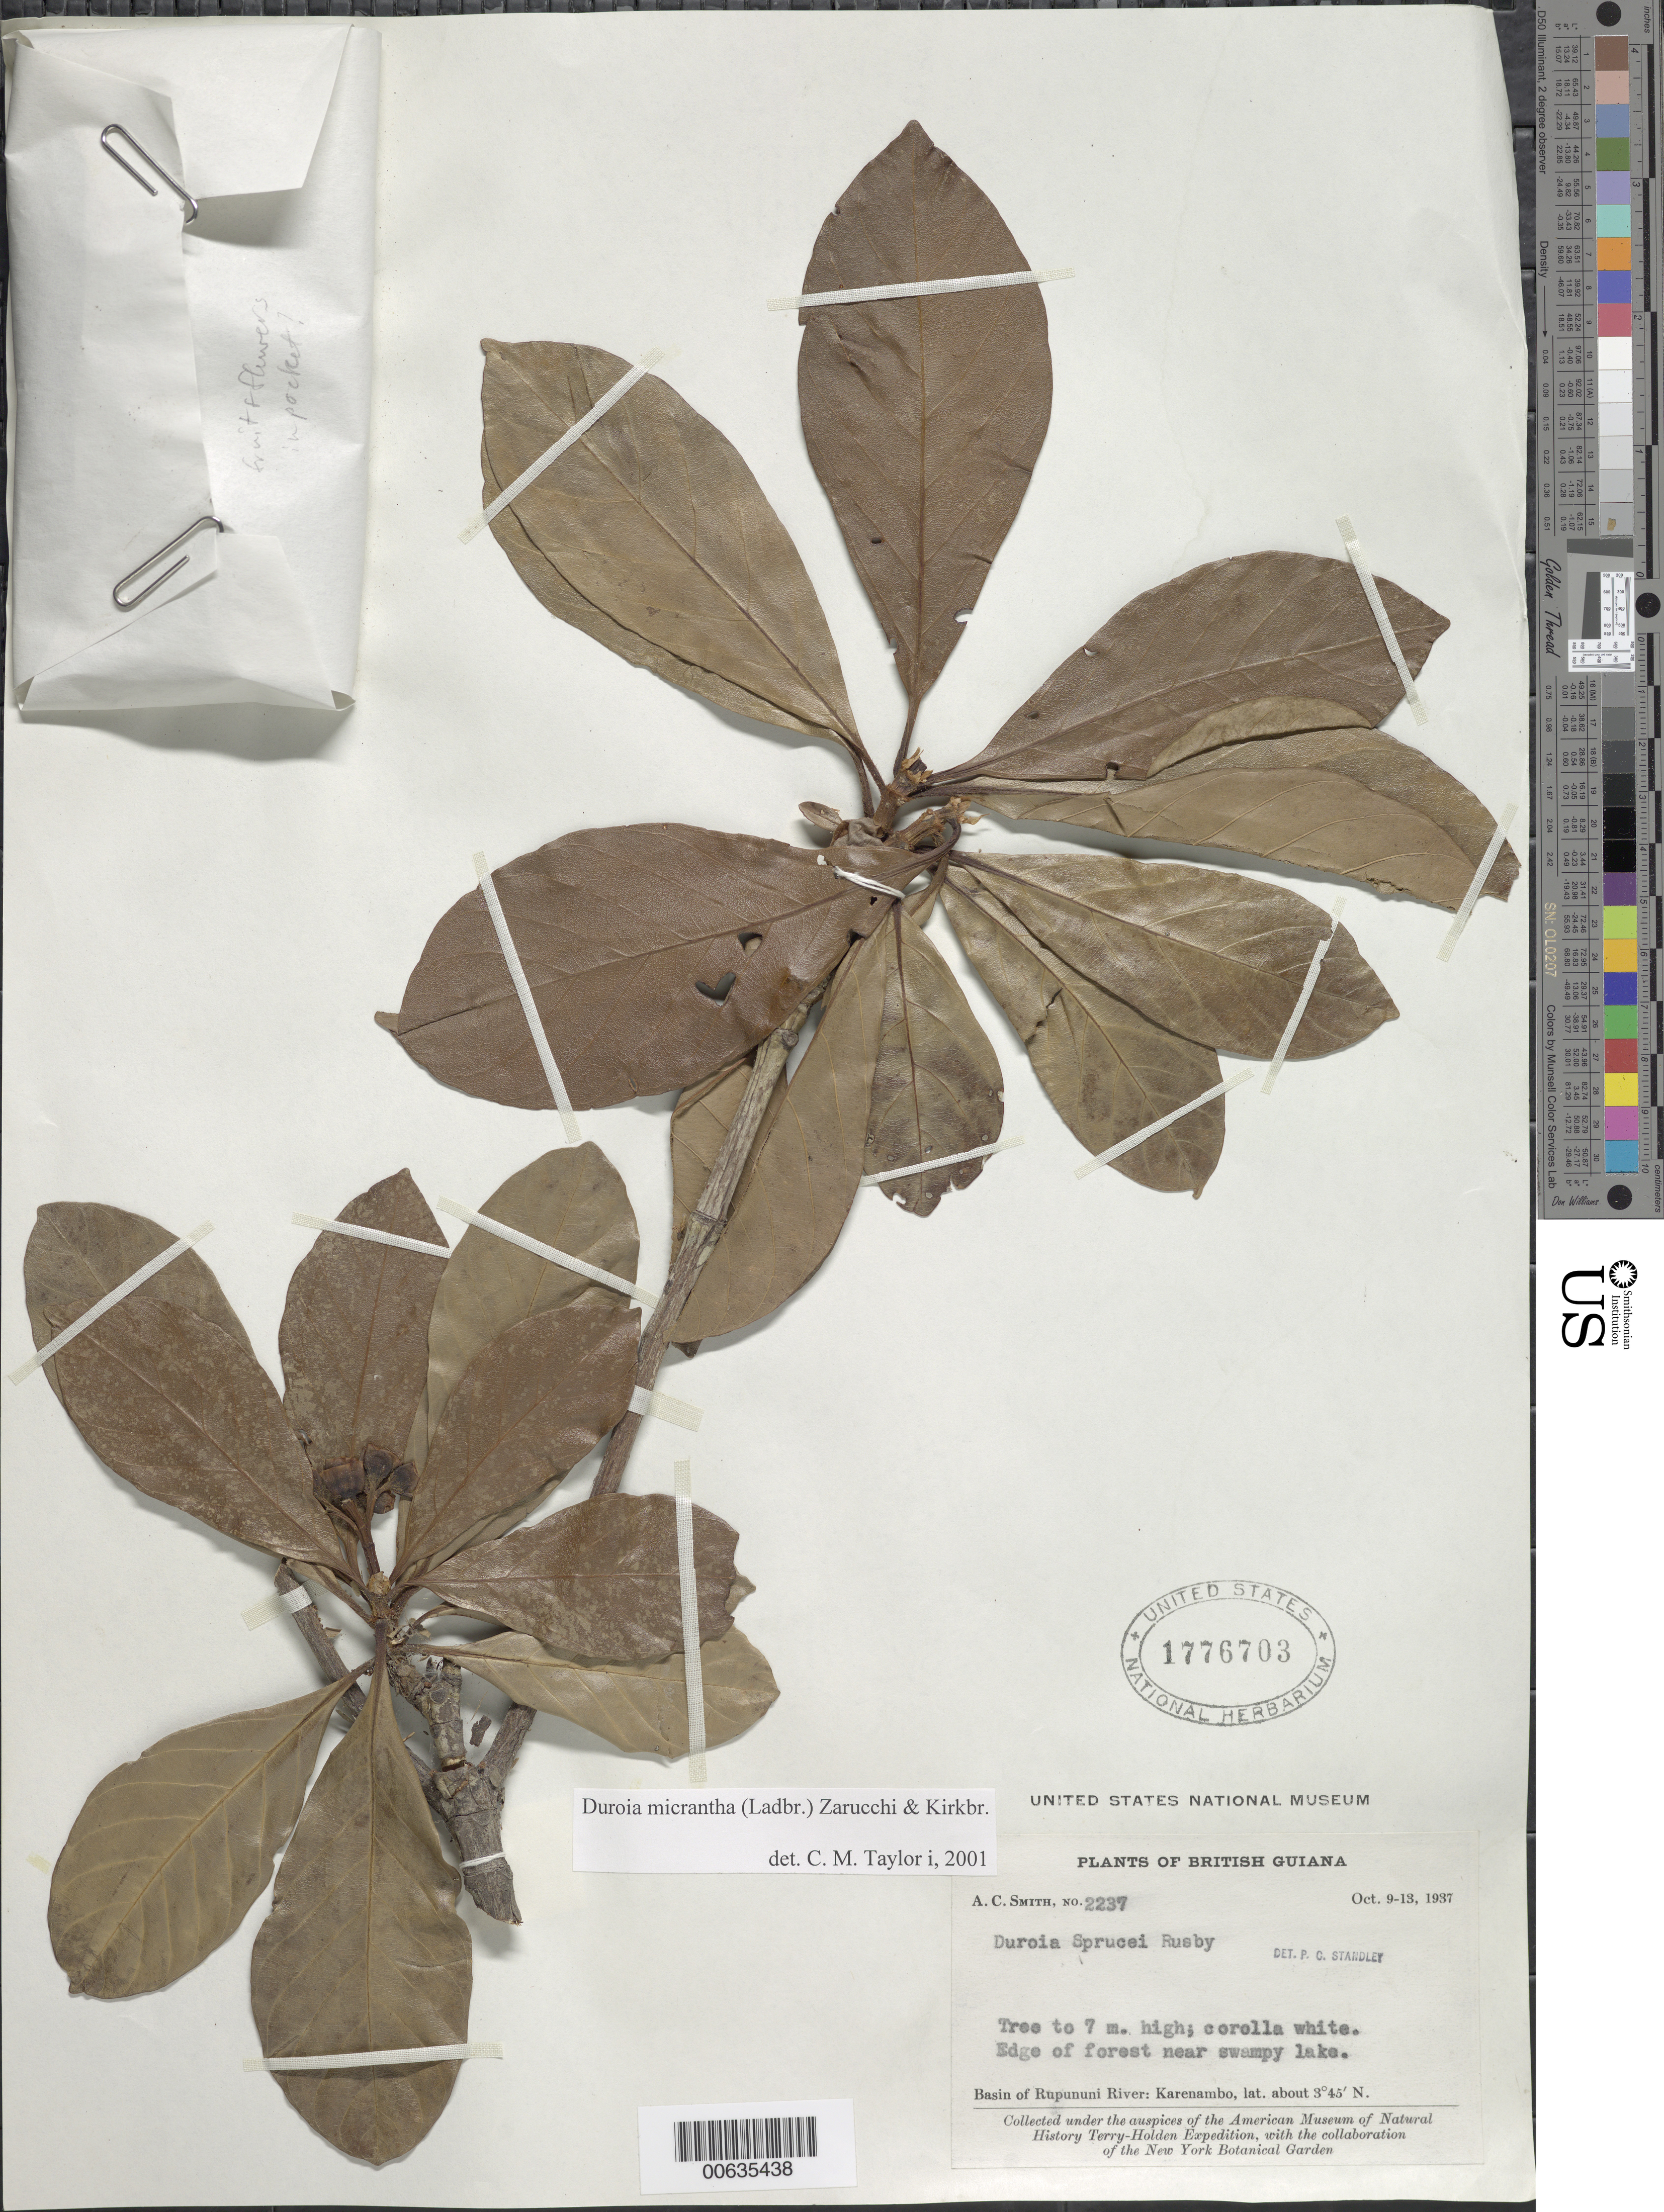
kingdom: Plantae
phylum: Tracheophyta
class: Magnoliopsida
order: Gentianales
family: Rubiaceae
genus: Duroia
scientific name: Duroia micrantha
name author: (Ladbr.) Zarucchi & J.H. Kirkbr.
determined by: Taylor, Charlotte M.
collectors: A. C. Smith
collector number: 2237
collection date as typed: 9-Oct-37 to 13-Oct-37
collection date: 1937-10-09/1937-10-13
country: Guyana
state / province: U. Takutu-U. Essequibo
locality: Karanambo, Rupununi River basin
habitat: Edge of forest near swampy lake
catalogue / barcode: US 1776703